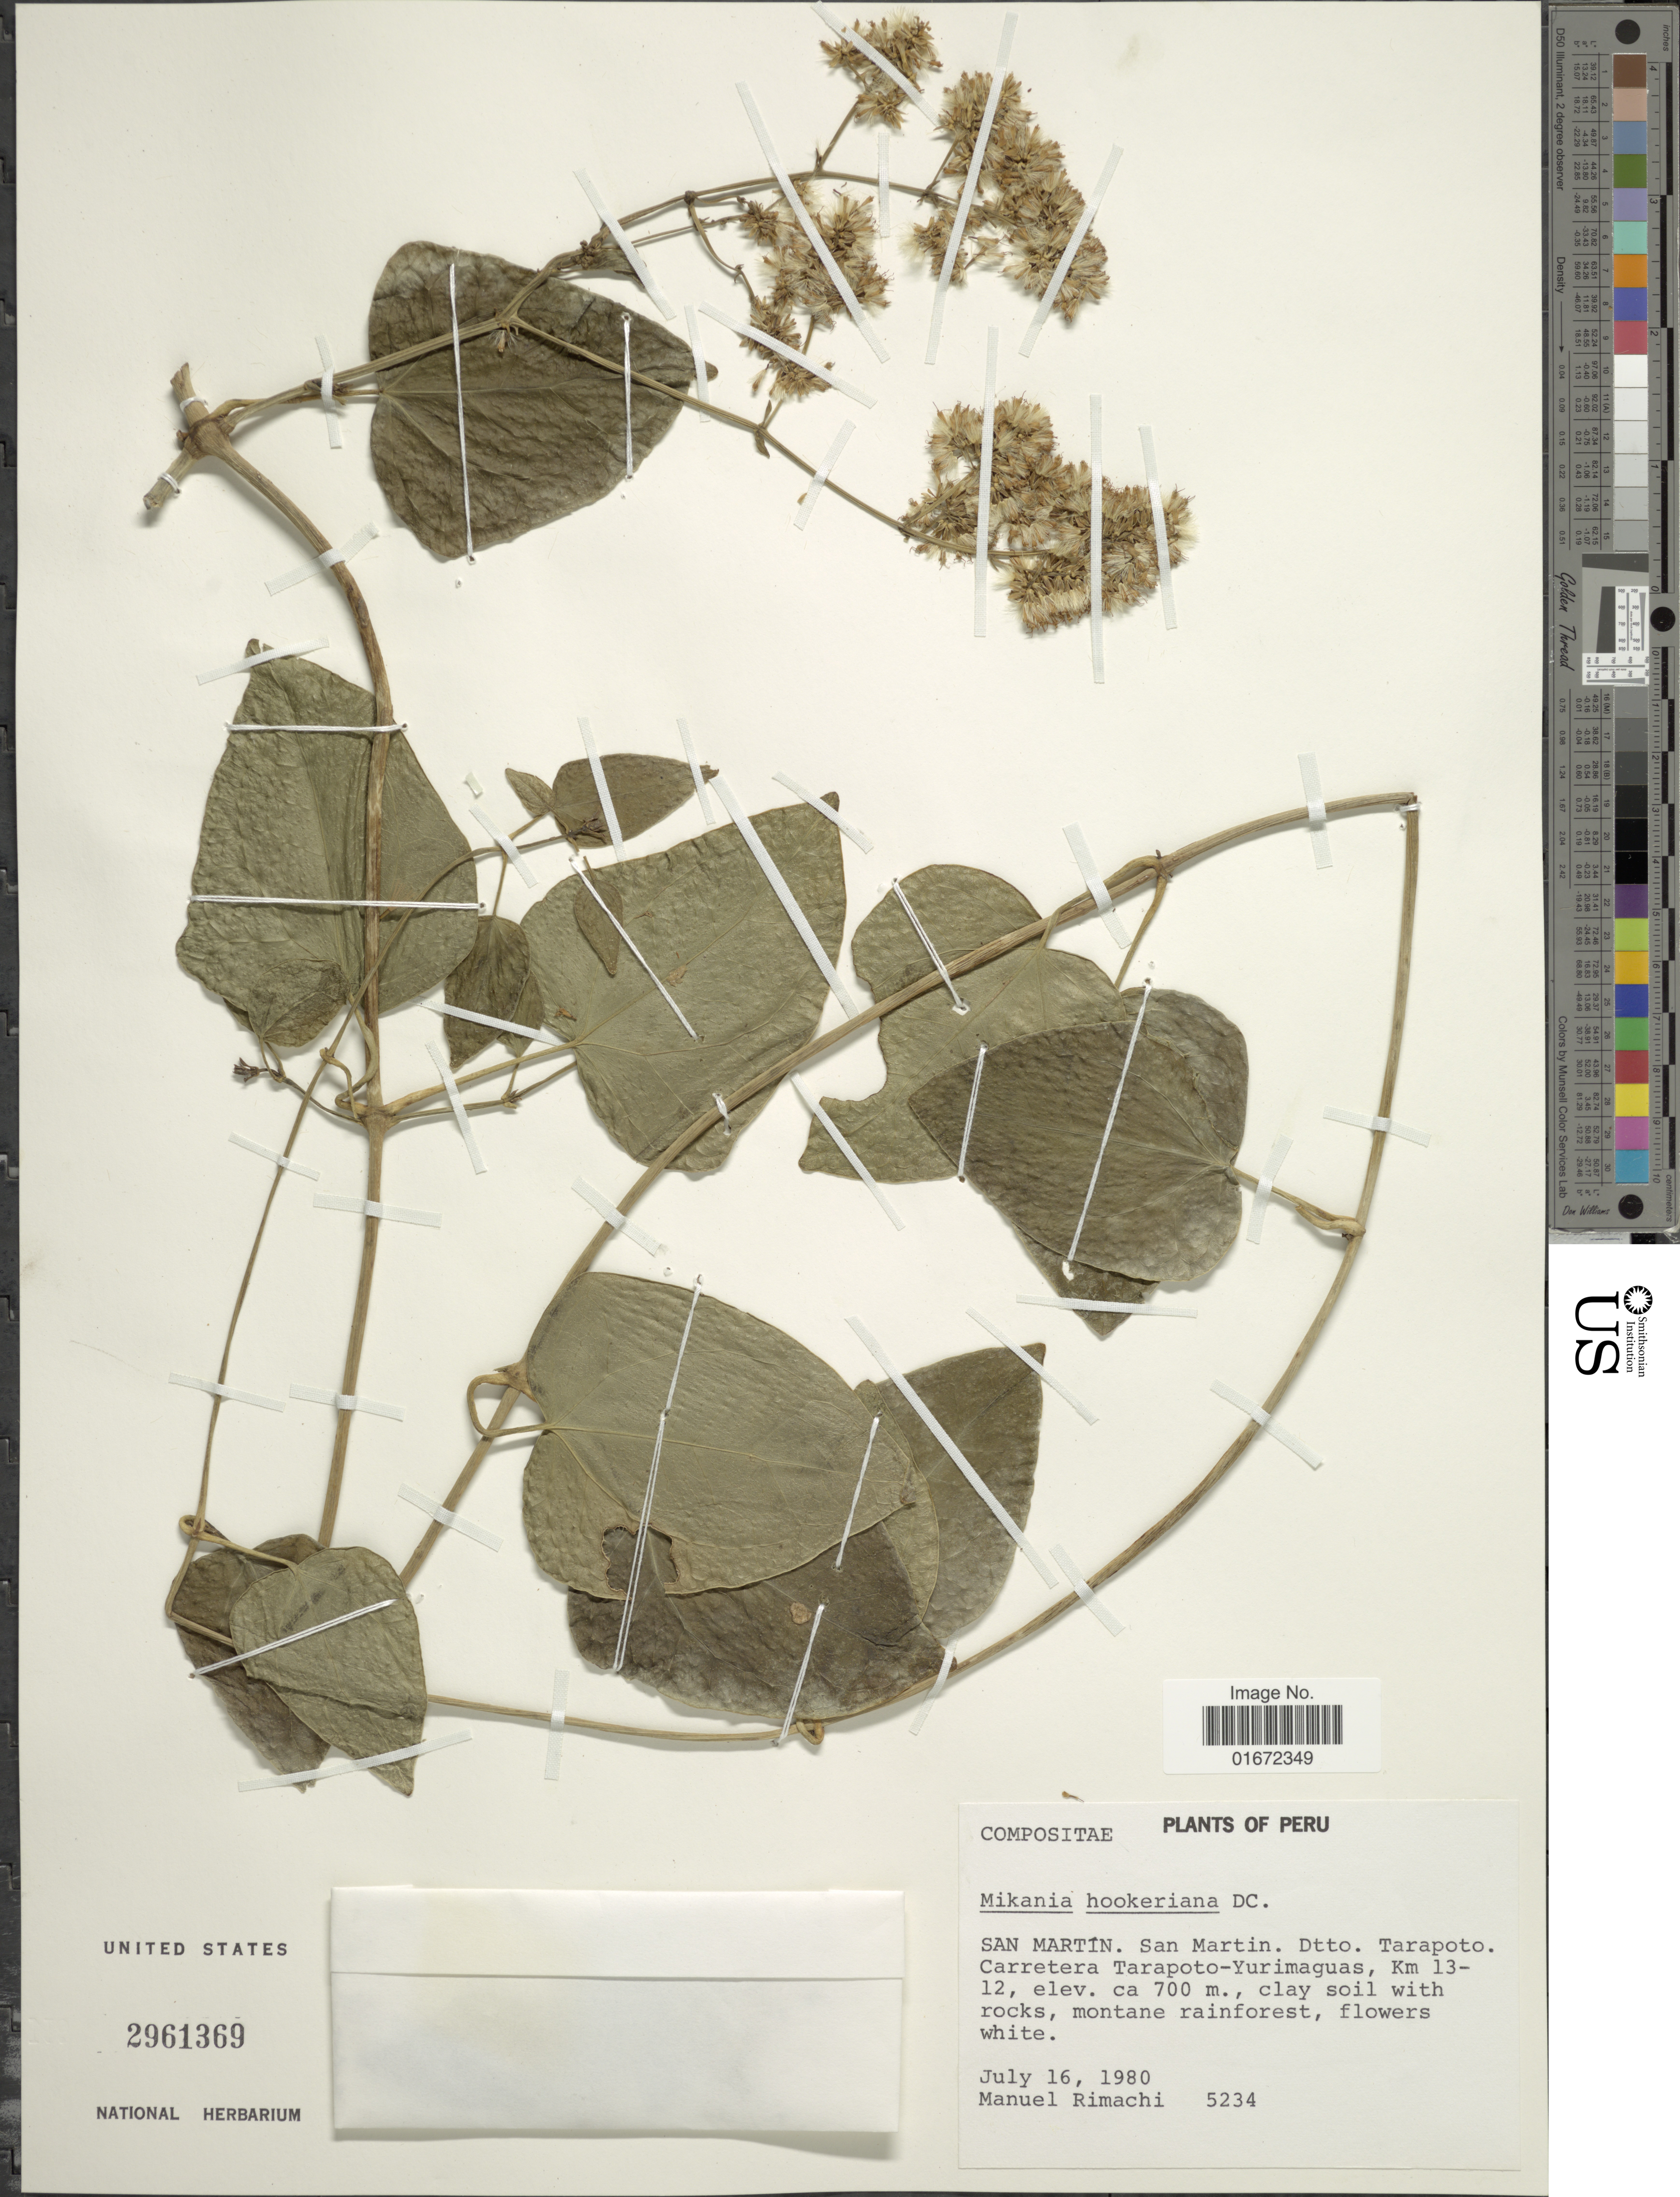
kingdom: Plantae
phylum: Tracheophyta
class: Magnoliopsida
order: Asterales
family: Asteraceae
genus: Mikania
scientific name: Mikania hookeriana var. platyphylla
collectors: M. Rimachi Y.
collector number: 5234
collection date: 1980-07-16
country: Peru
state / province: San Martín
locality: San Martin. San Martin. Dtto. Tarapoto. Carretera Tarapoto-Yurimaguas, Km 13-12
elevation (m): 700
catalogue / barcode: US 2961369